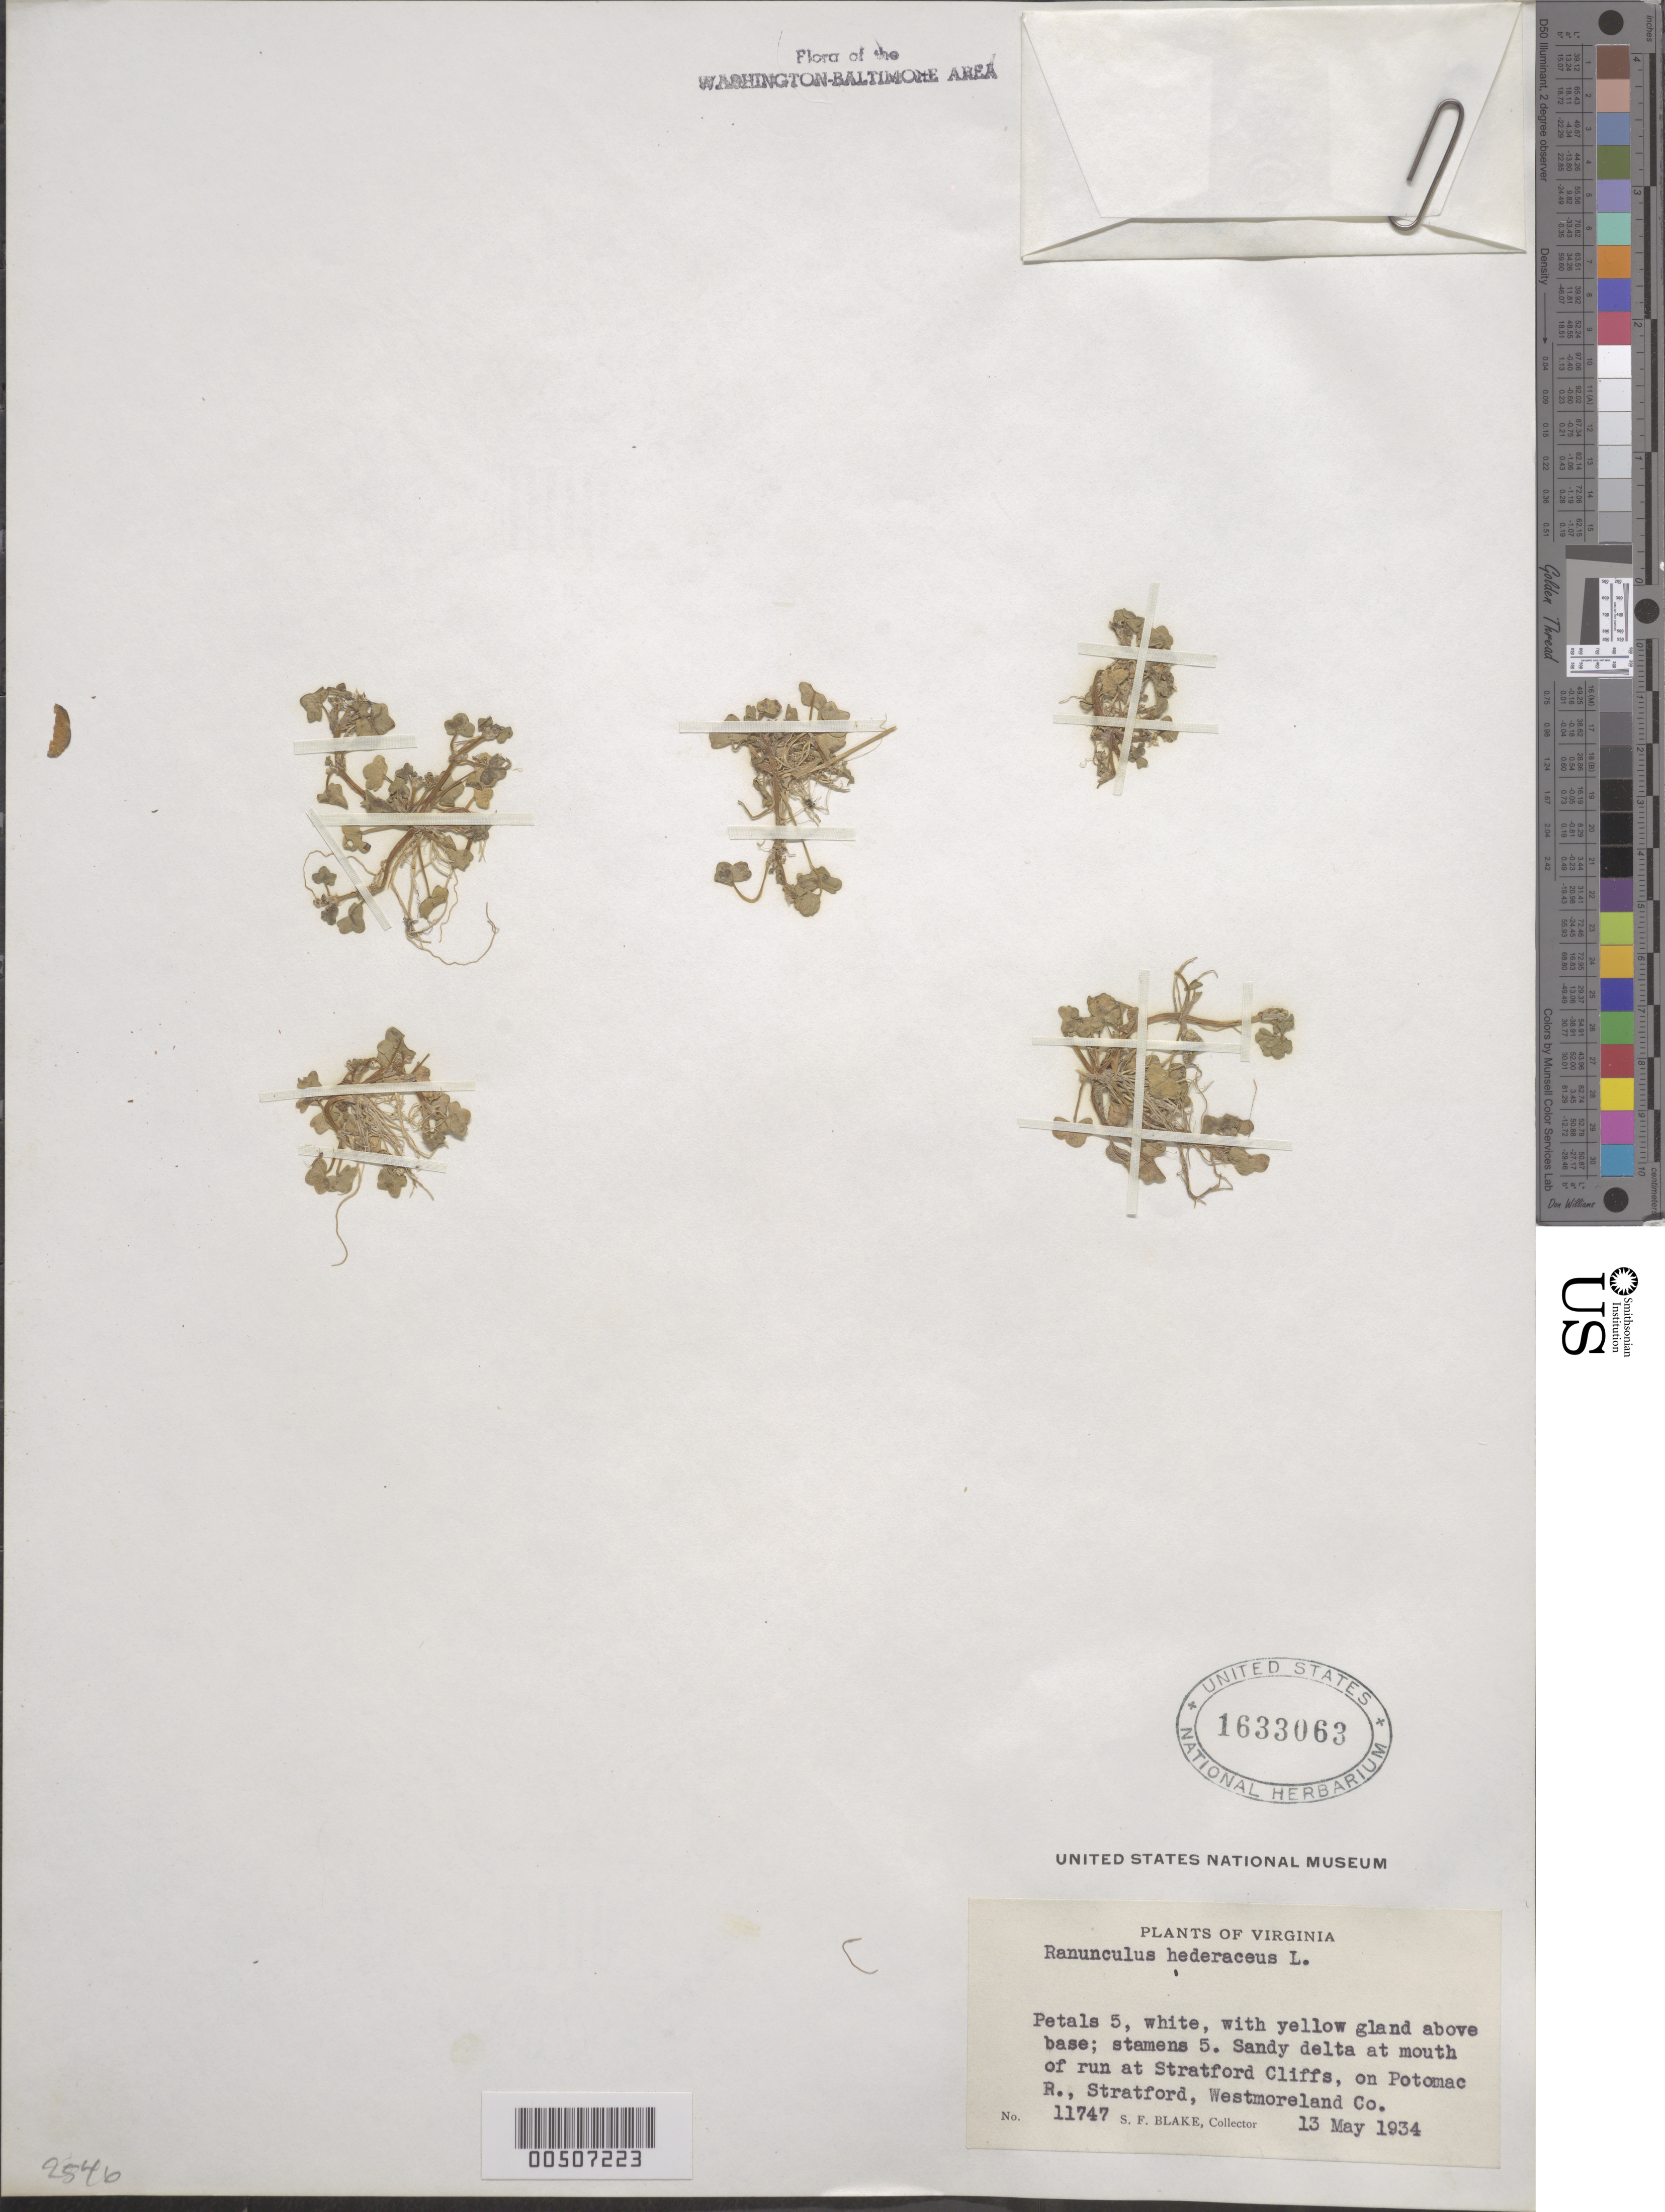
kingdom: Plantae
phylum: Tracheophyta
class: Magnoliopsida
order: Ranunculales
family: Ranunculaceae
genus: Ranunculus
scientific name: Ranunculus hederaceus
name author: L.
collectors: S. Blake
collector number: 11747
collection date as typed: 13 May 1934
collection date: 1934-05-13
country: United States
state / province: Virginia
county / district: Westmoreland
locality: Mouth of run at Stratford Cliffs, on Potomac River, Stratford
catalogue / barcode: US 1633063